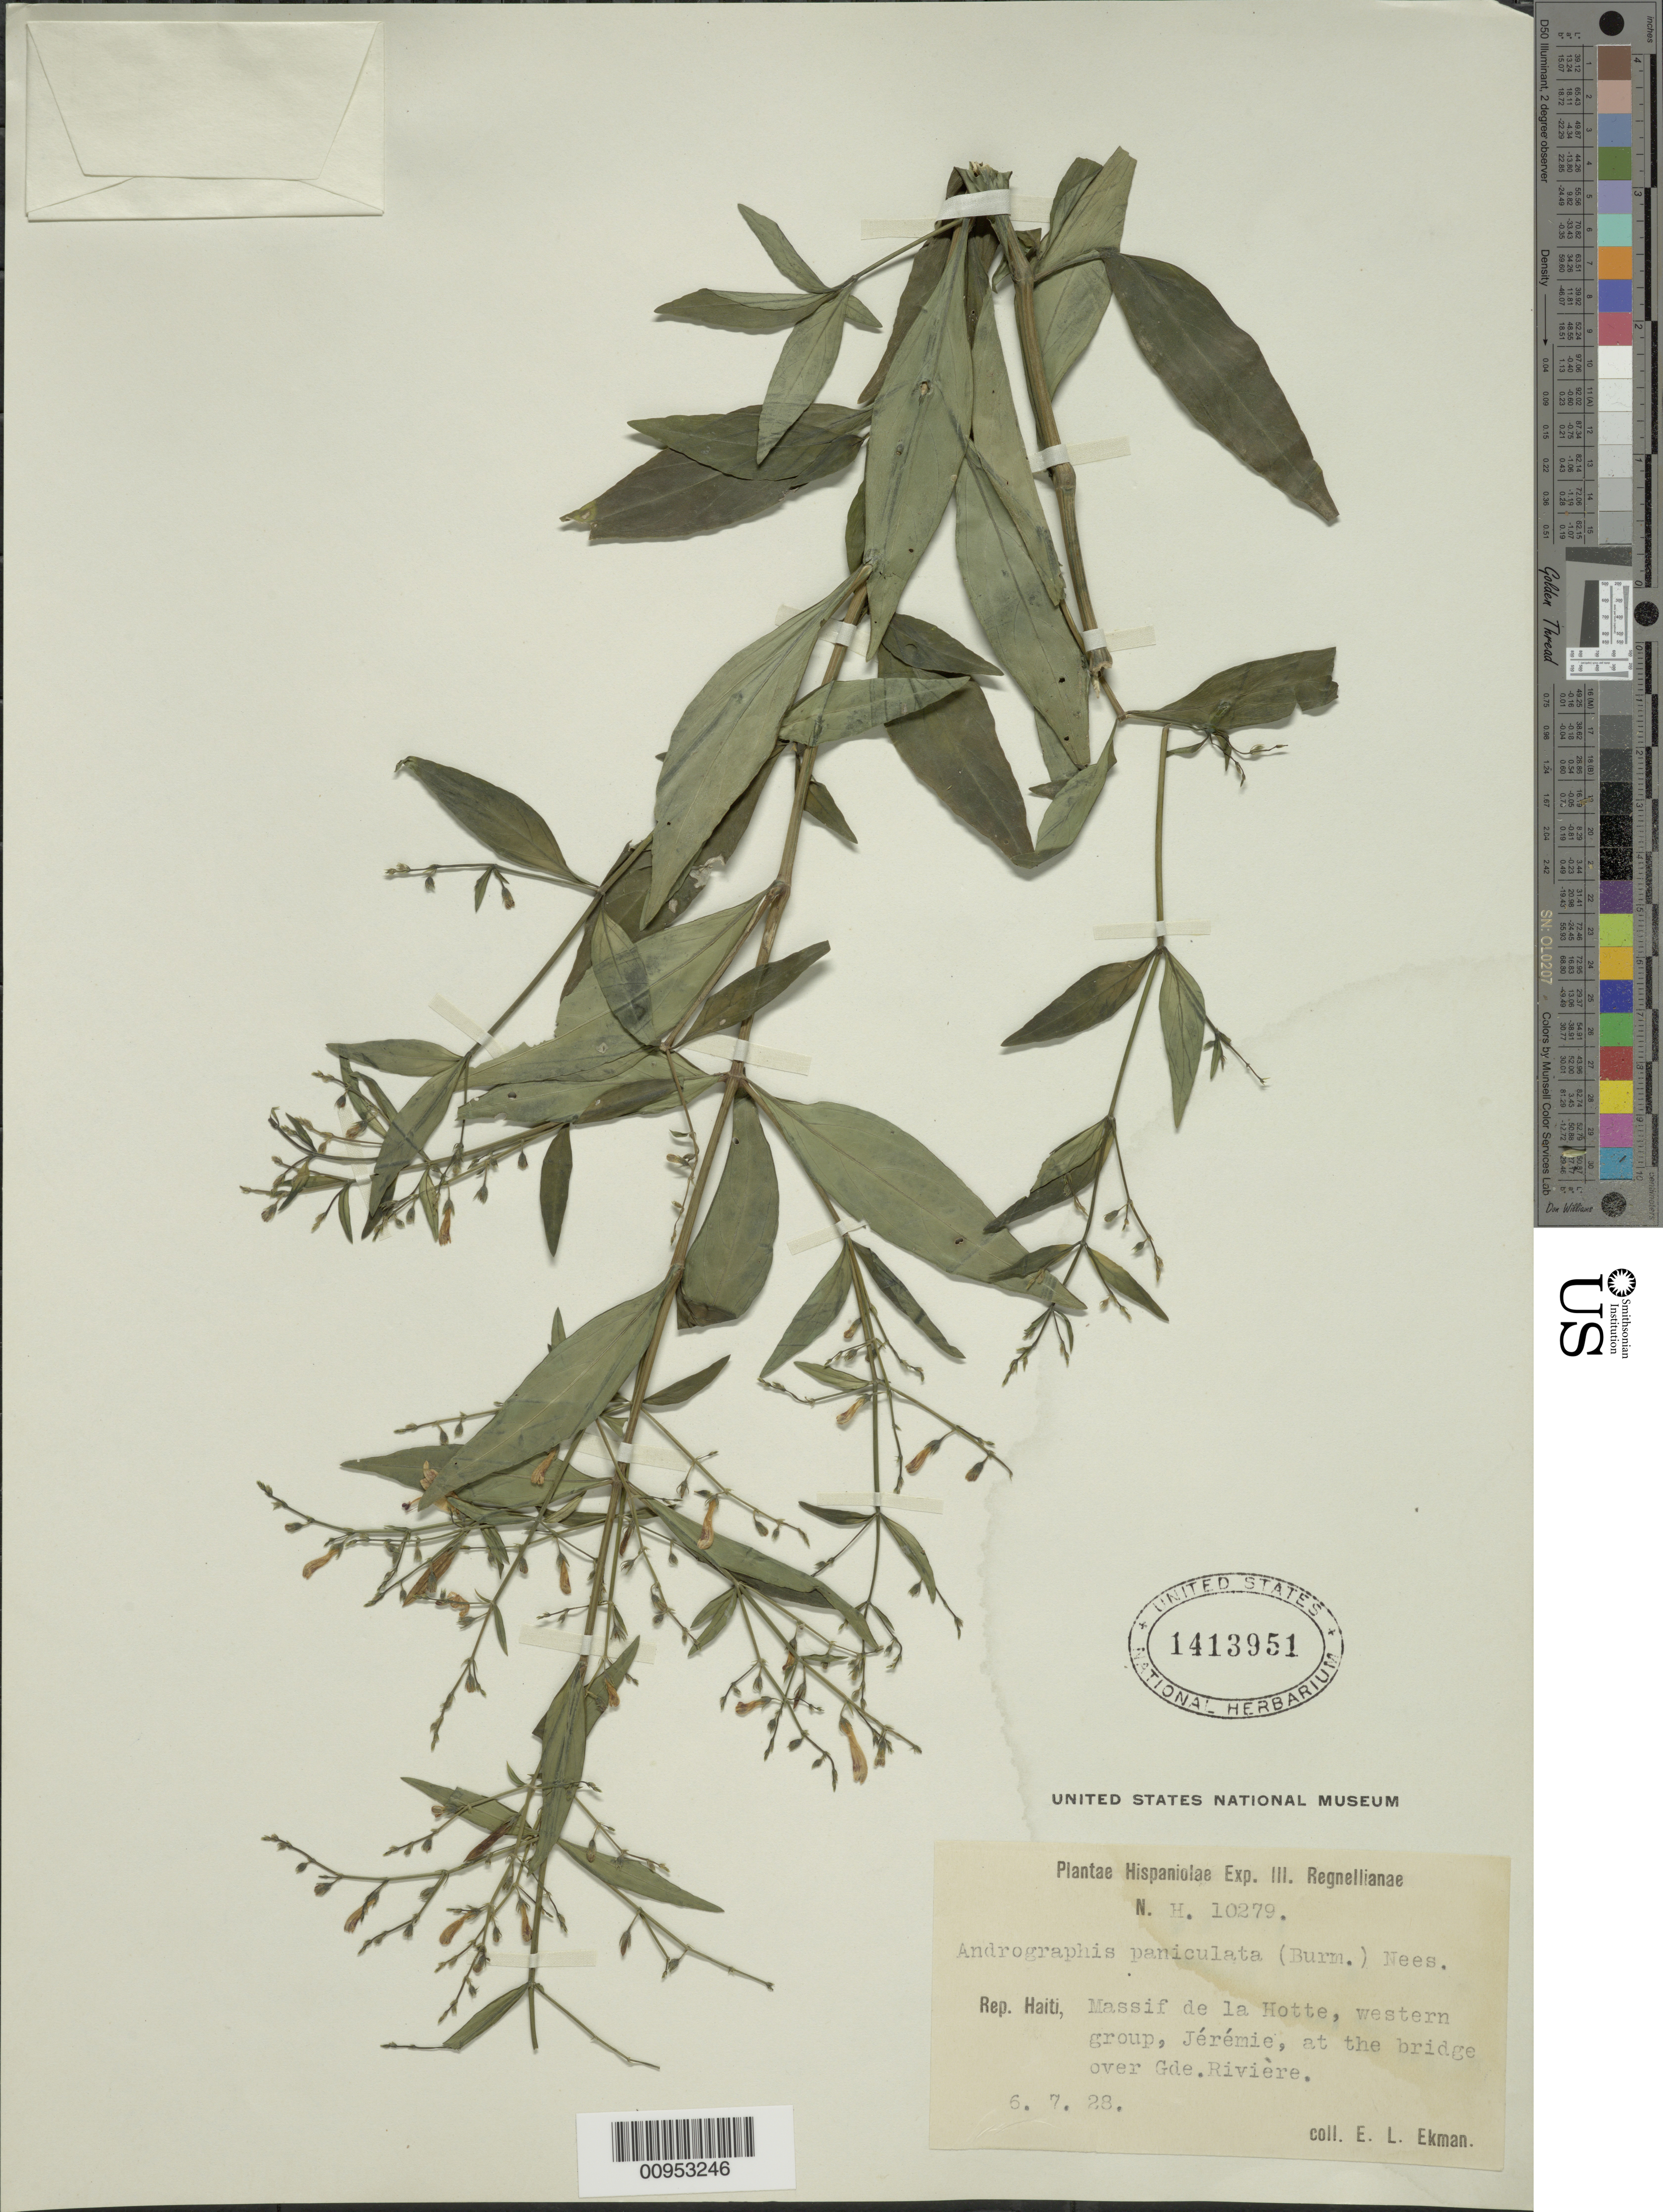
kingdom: Plantae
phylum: Tracheophyta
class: Magnoliopsida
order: Lamiales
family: Acanthaceae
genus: Andrographis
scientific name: Andrographis paniculata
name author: (Burm. f.) Nees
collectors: E. L. Ekman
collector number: H 10279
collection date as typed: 06 Jul 1928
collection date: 1928-07-06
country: Haiti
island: Hispaniola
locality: Massif de la Hotte, western group, Jérémie, at bridge over Gde. Rivière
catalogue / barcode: US 1413951